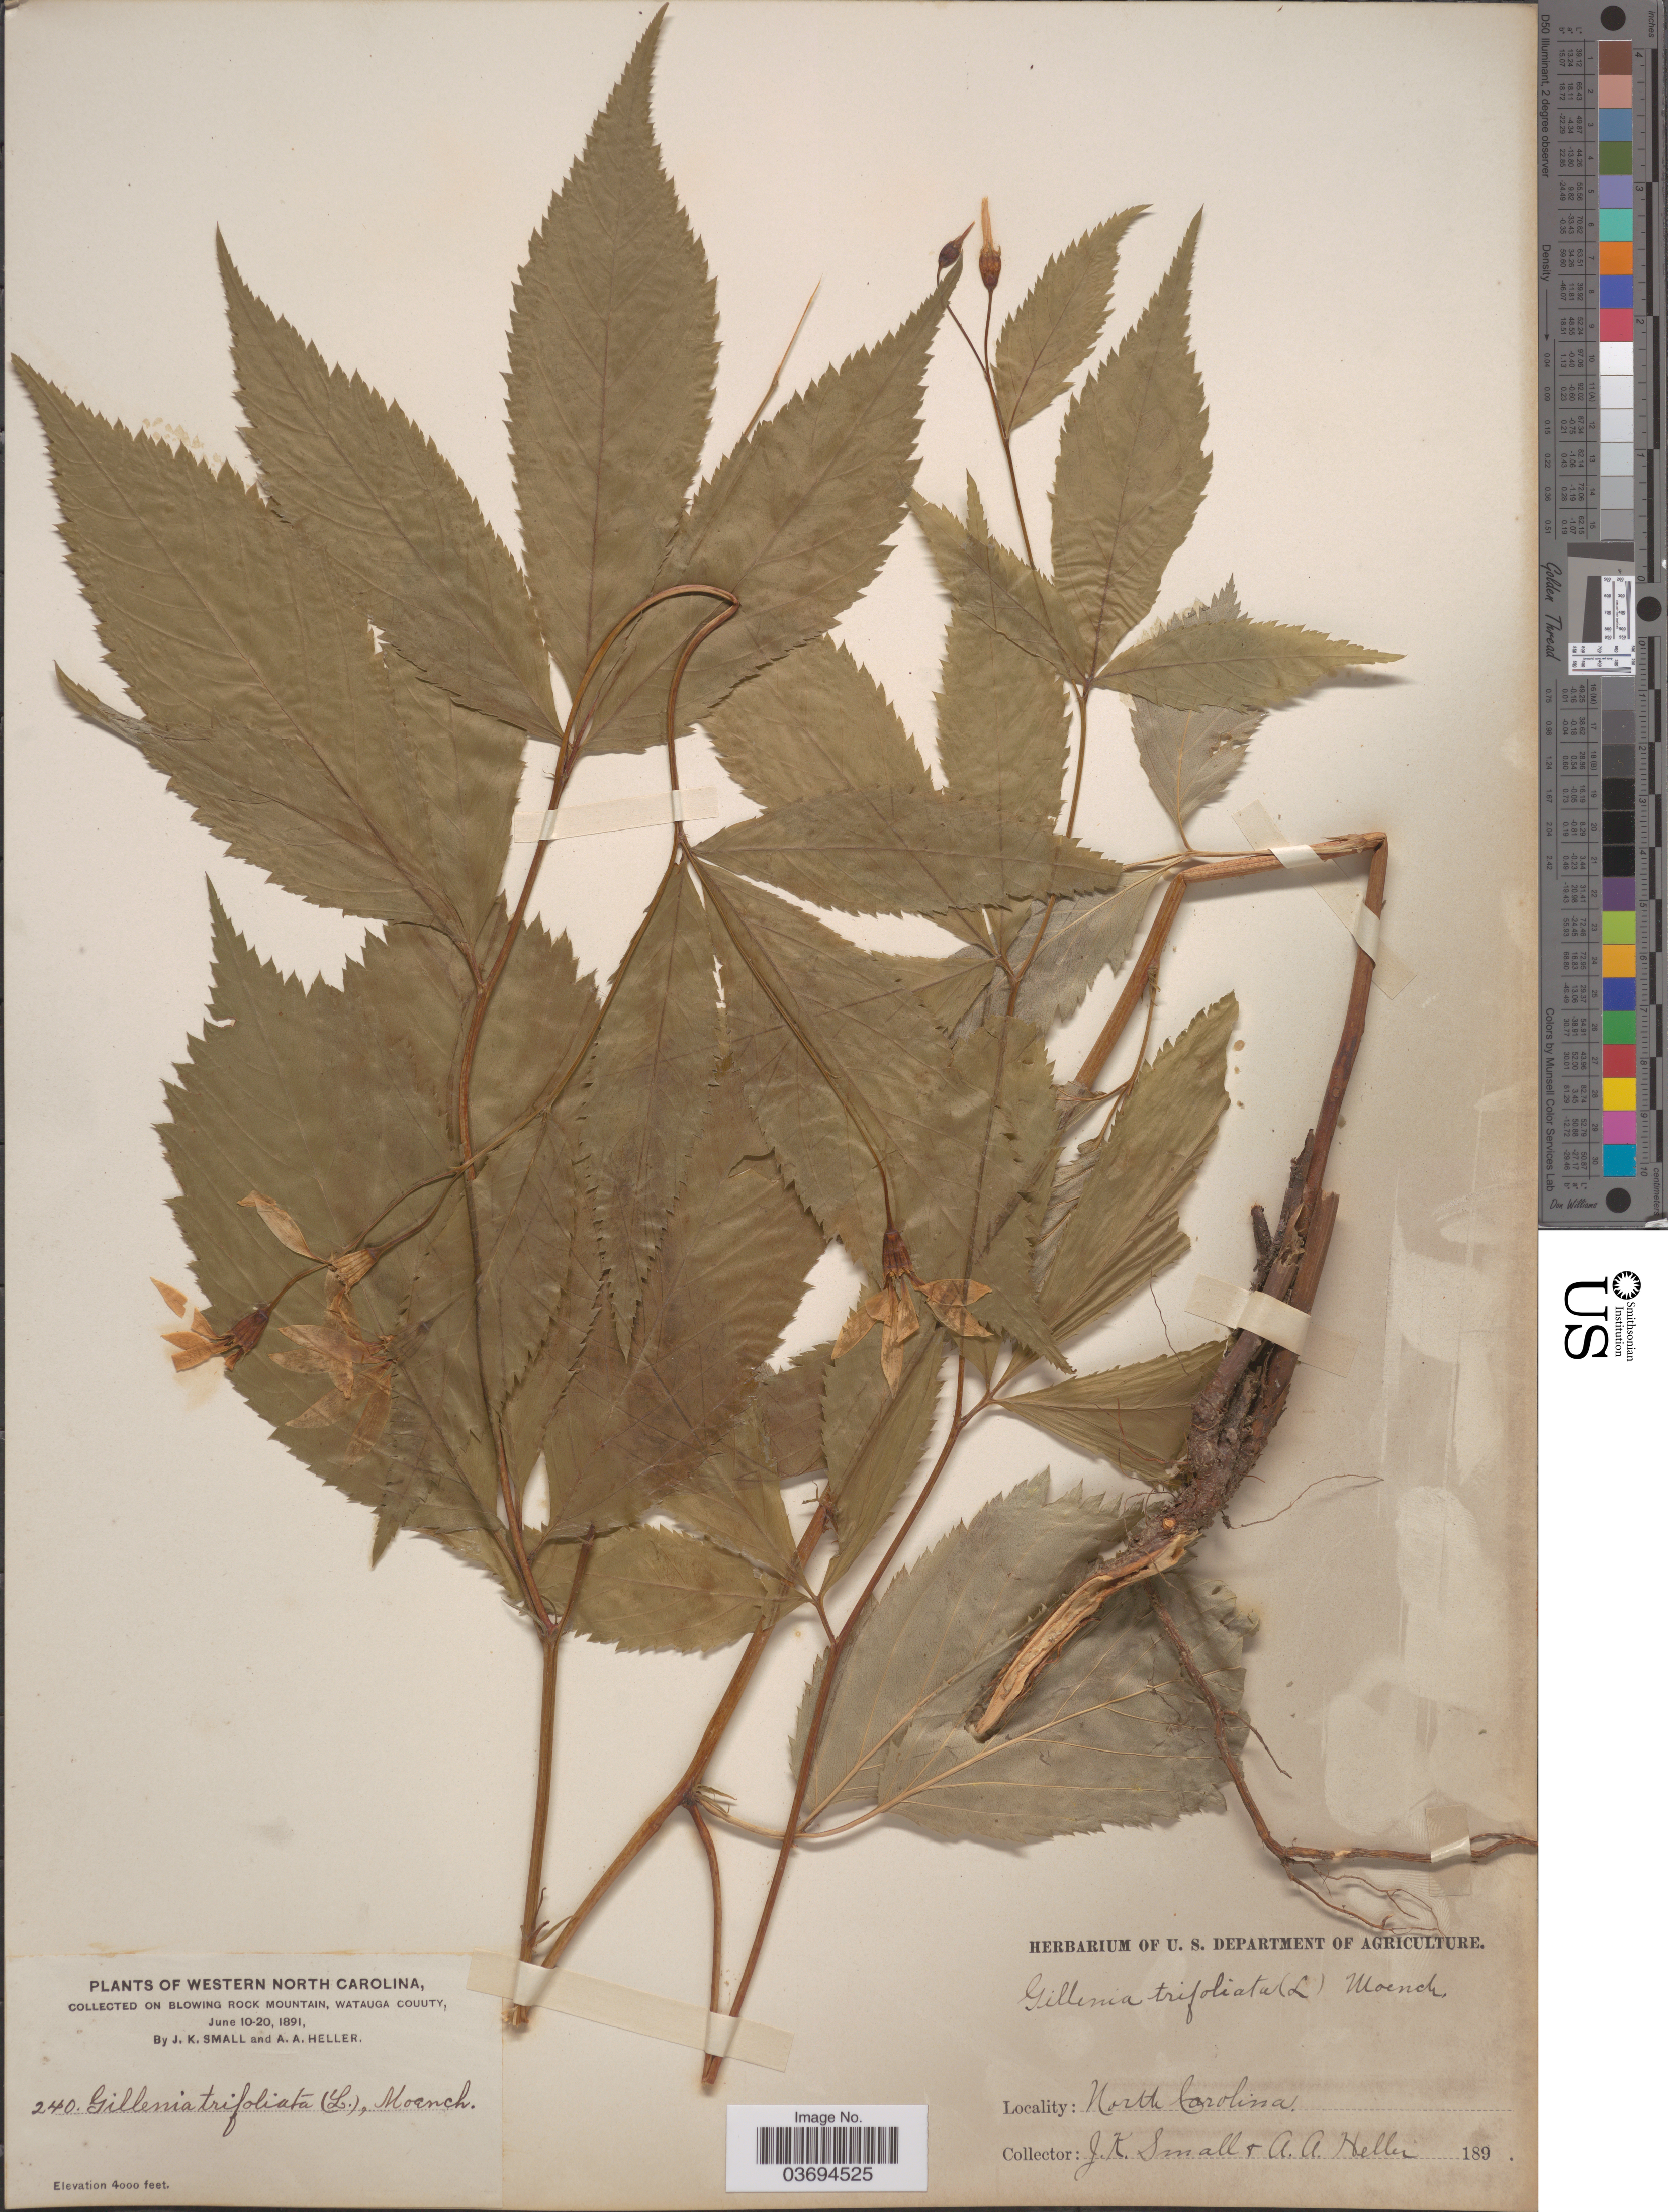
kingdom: Plantae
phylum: Tracheophyta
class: Magnoliopsida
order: Rosales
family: Rosaceae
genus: Gillenia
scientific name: Gillenia trifoliata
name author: (L.) Moench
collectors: J. K. Small & A. A. Heller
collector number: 240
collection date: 1891-06-10/1891-06-20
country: United States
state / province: North Carolina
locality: Western North Carolina, on Blowing Rock Mountain, Watauga Couuty.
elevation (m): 1219